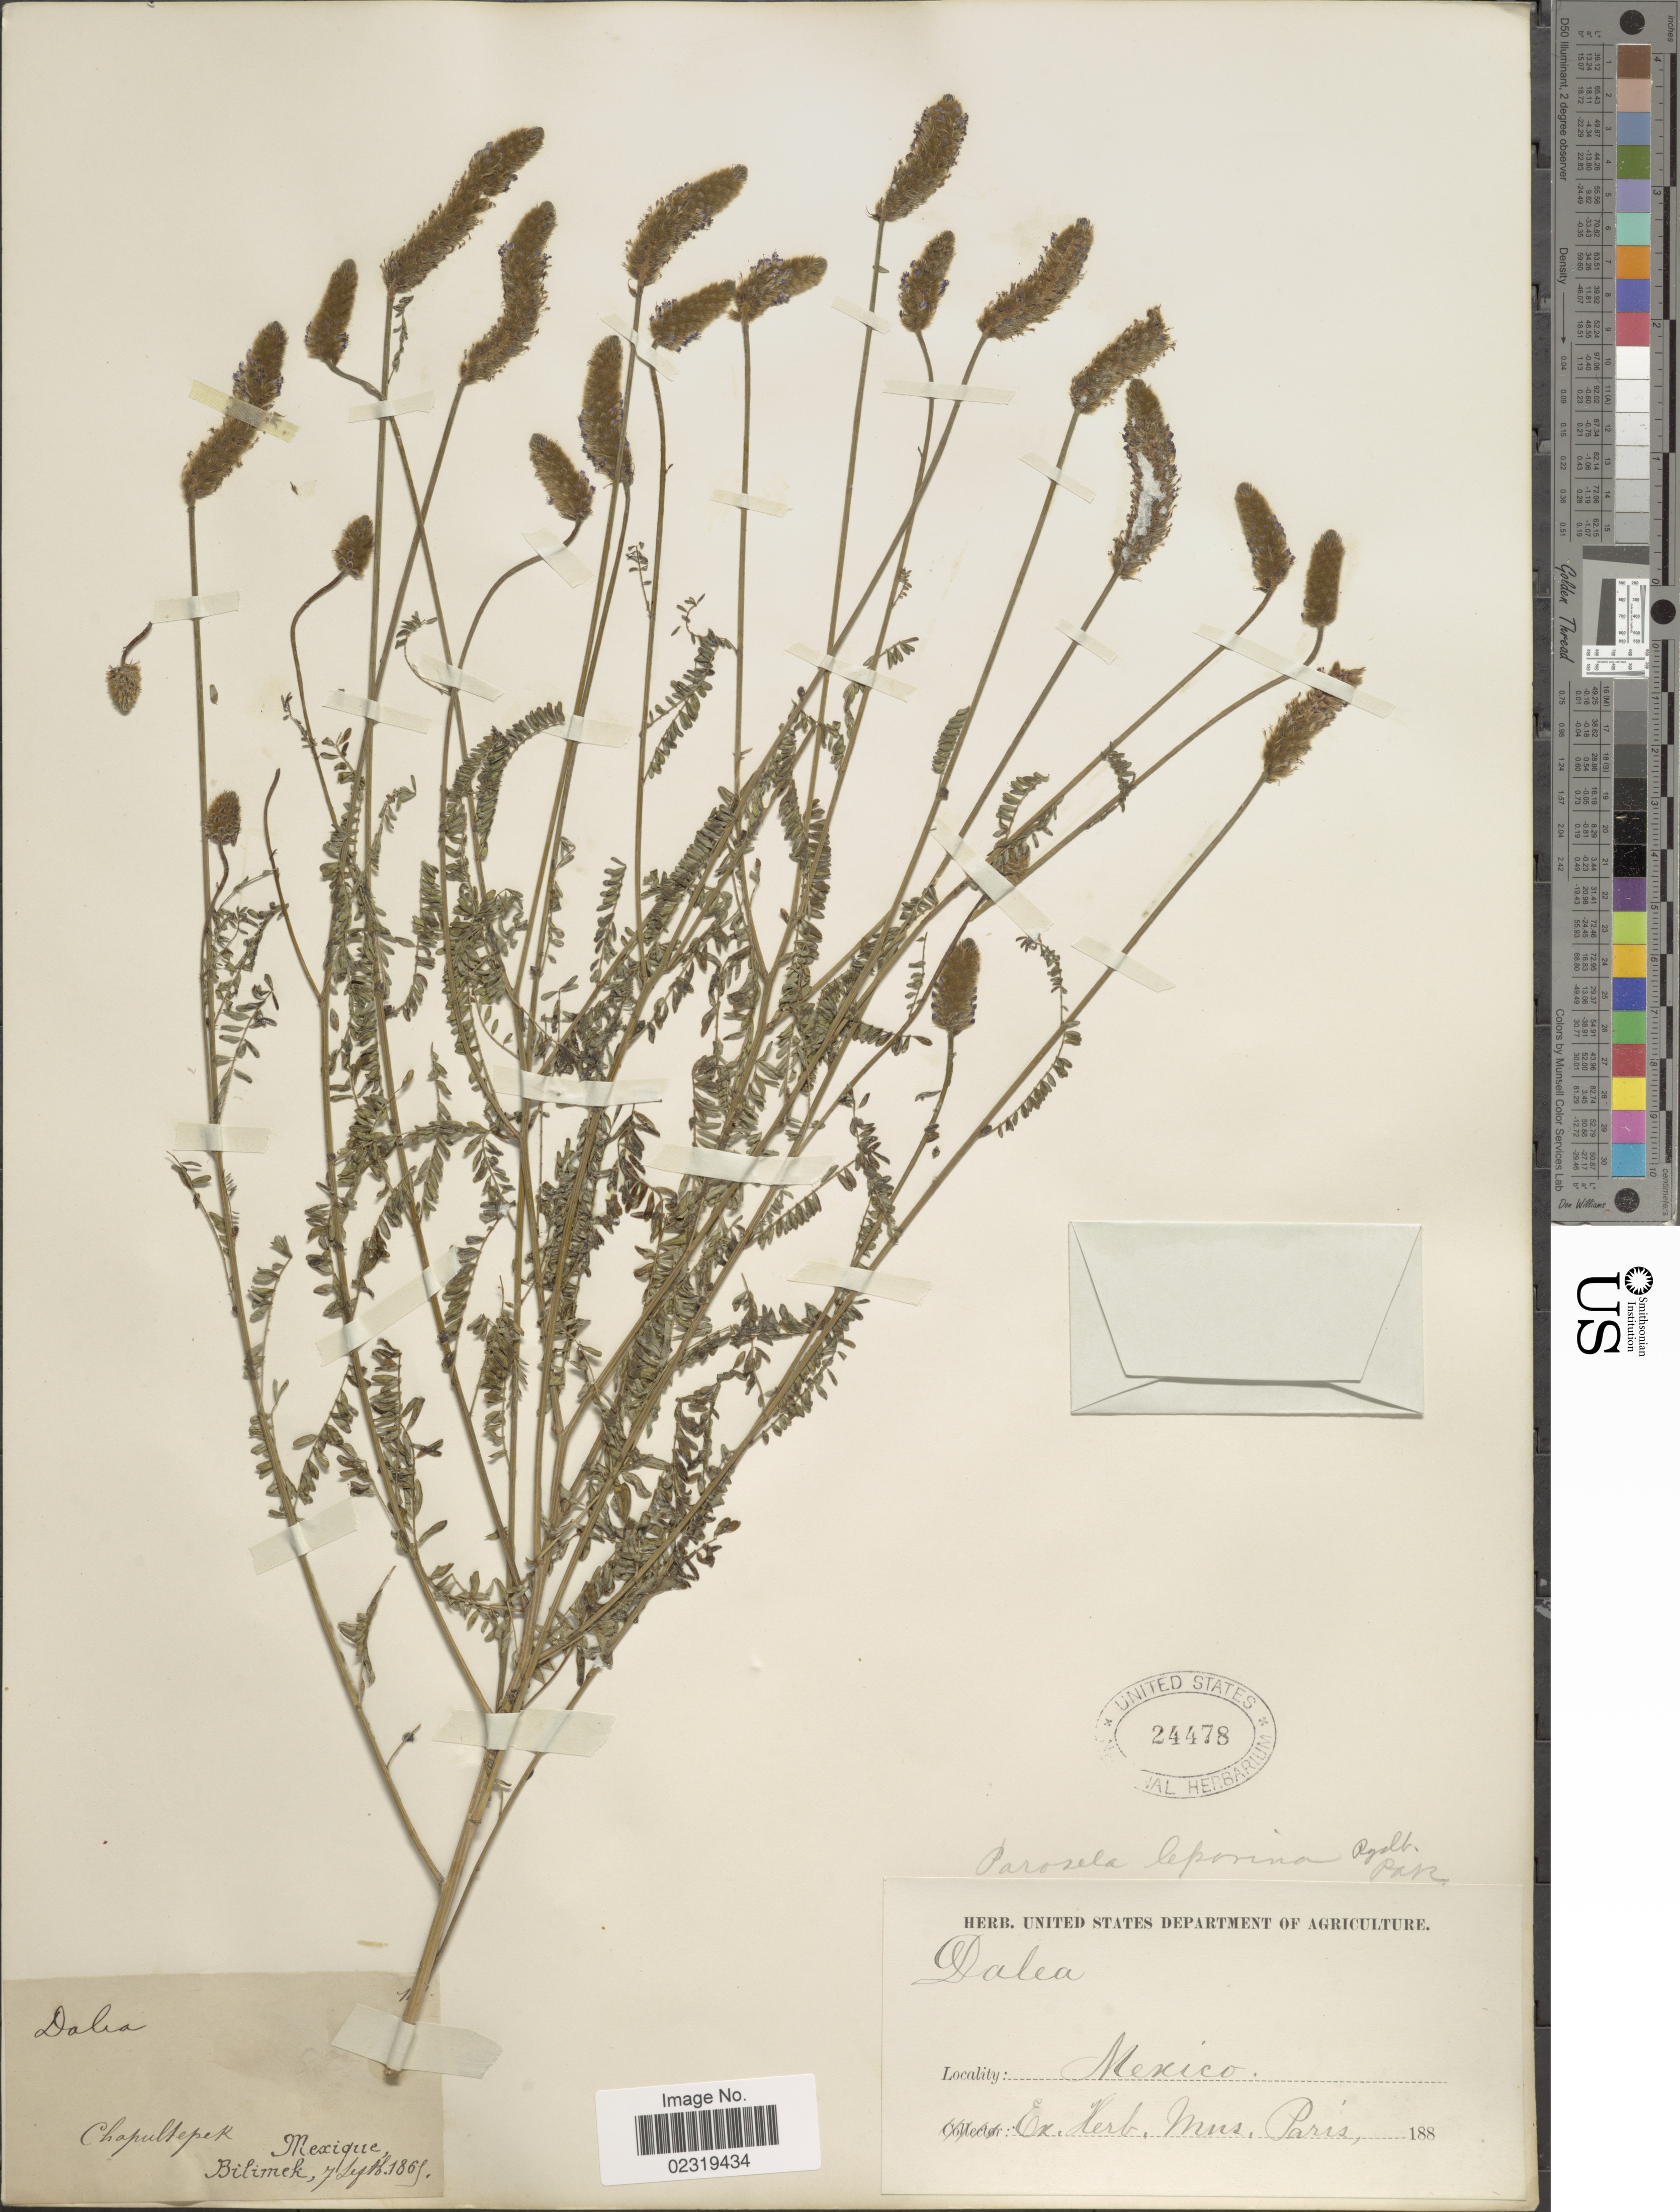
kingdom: Plantae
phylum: Tracheophyta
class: Magnoliopsida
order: Fabales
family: Fabaceae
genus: Dalea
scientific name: Dalea leporina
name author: (Aiton) Bullock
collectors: -. Bilimek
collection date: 1869-09-07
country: Mexico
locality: Chapultepek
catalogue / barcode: US 24478